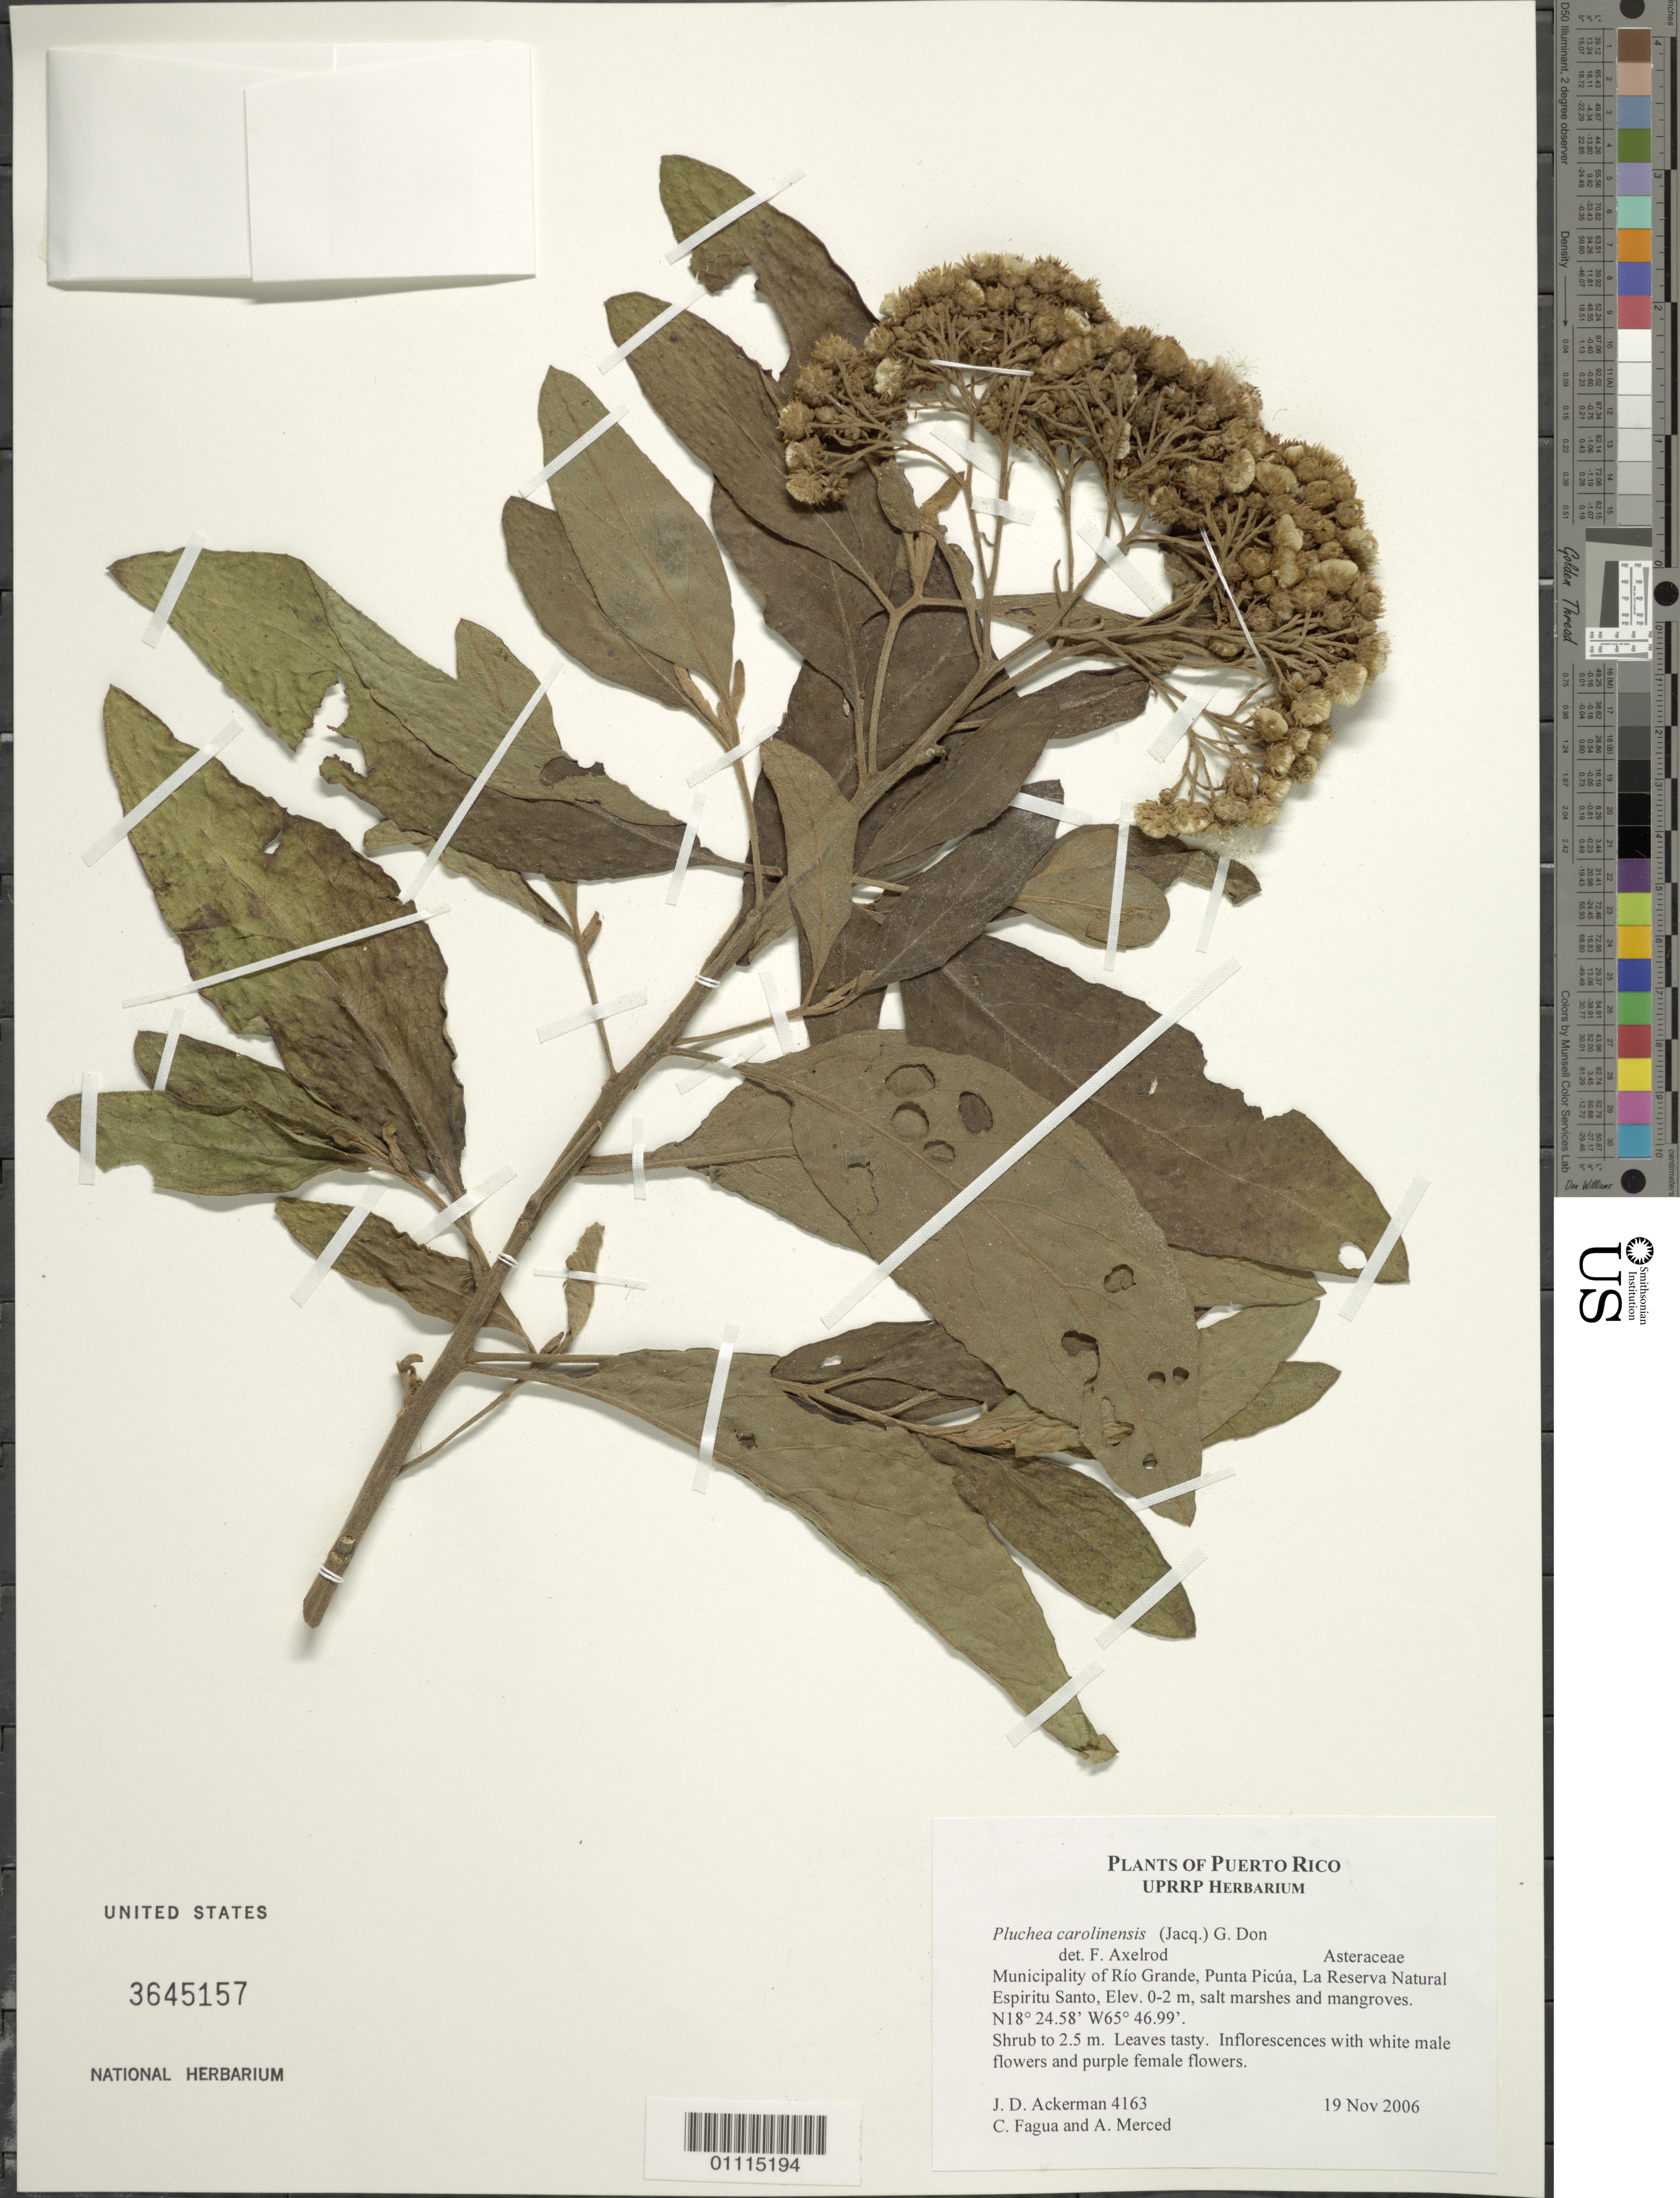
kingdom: Plantae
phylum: Tracheophyta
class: Magnoliopsida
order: Asterales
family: Asteraceae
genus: Pluchea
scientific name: Pluchea carolinensis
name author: (Jacq.) D. Don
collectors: J. D. Ackerman, C. Fagua & A. Merced Alejandro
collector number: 4163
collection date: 2006-11-19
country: Puerto Rico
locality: Mun. Río Grande, Punta Picúa, La Reserva Natural Espiritu Santo.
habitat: Salt marshes and mangroves.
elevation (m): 0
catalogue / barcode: US 3645157